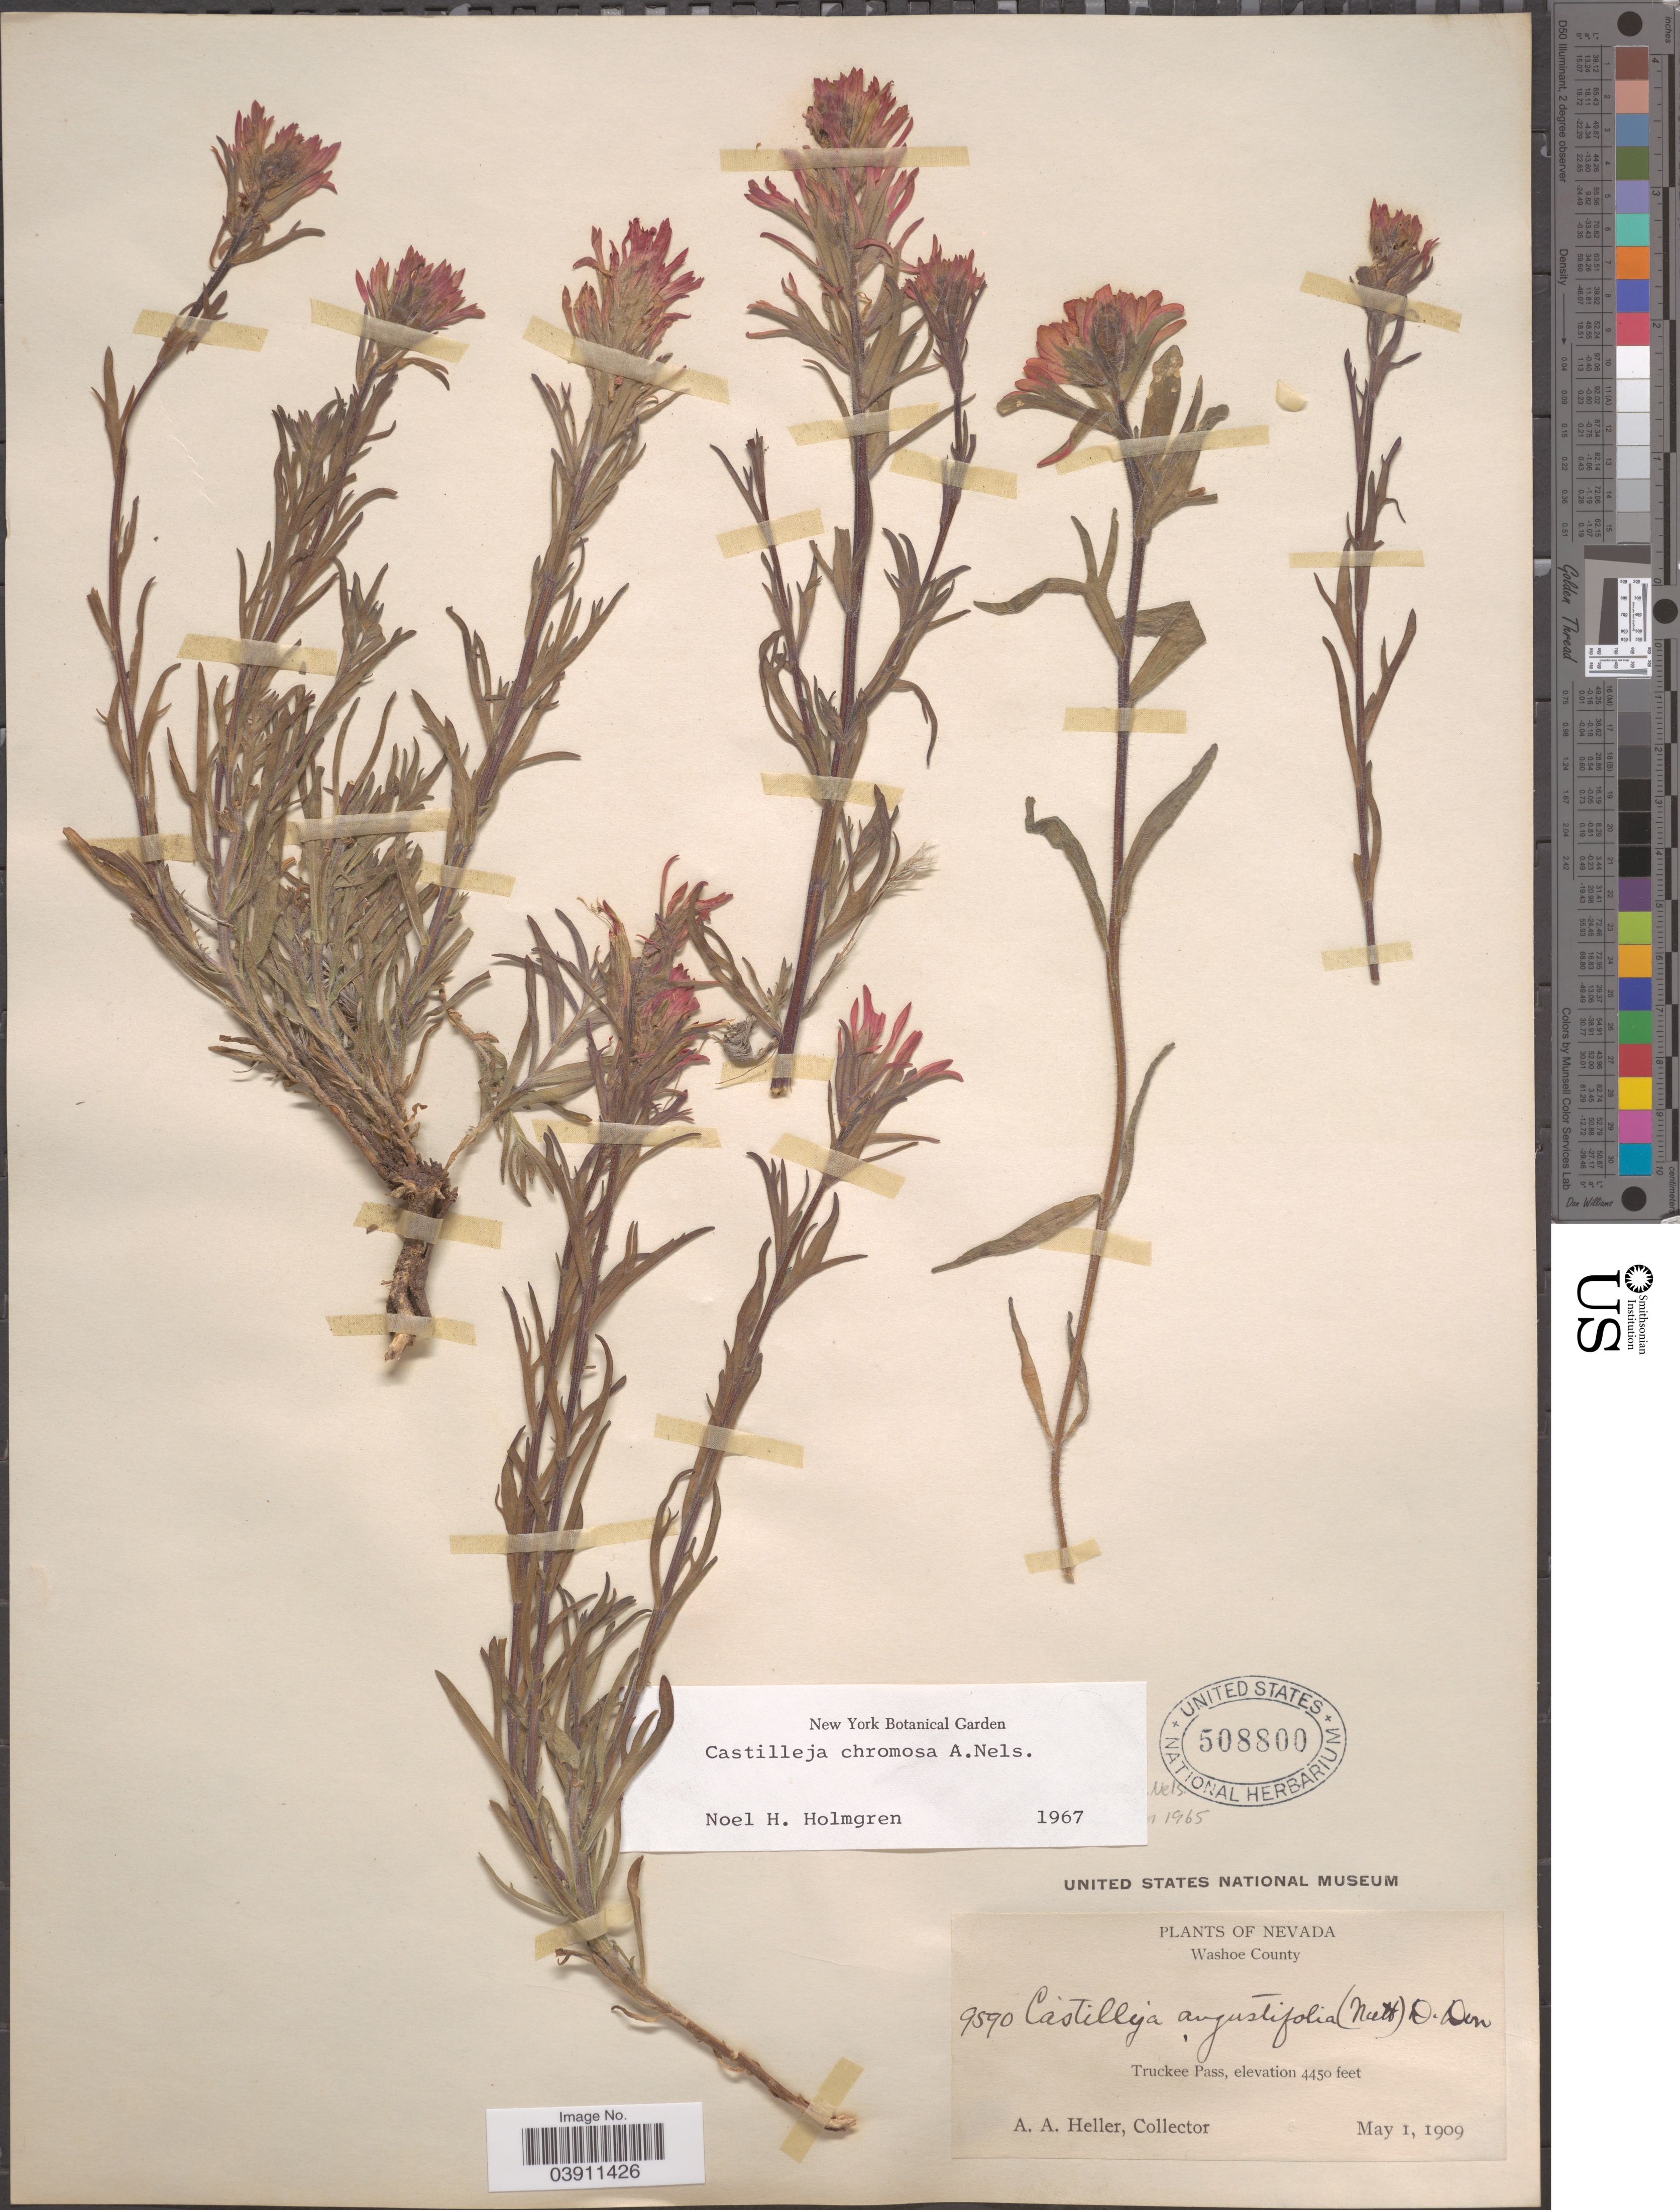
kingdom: Plantae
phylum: Tracheophyta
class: Magnoliopsida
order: Lamiales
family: Orobanchaceae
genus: Castilleja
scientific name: Castilleja chromosa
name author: A. Nelson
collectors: A. A. Heller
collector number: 9590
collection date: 1909-05-01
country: United States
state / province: Nevada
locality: Washoe County. Truckee Pass.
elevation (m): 1356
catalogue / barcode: US 508800